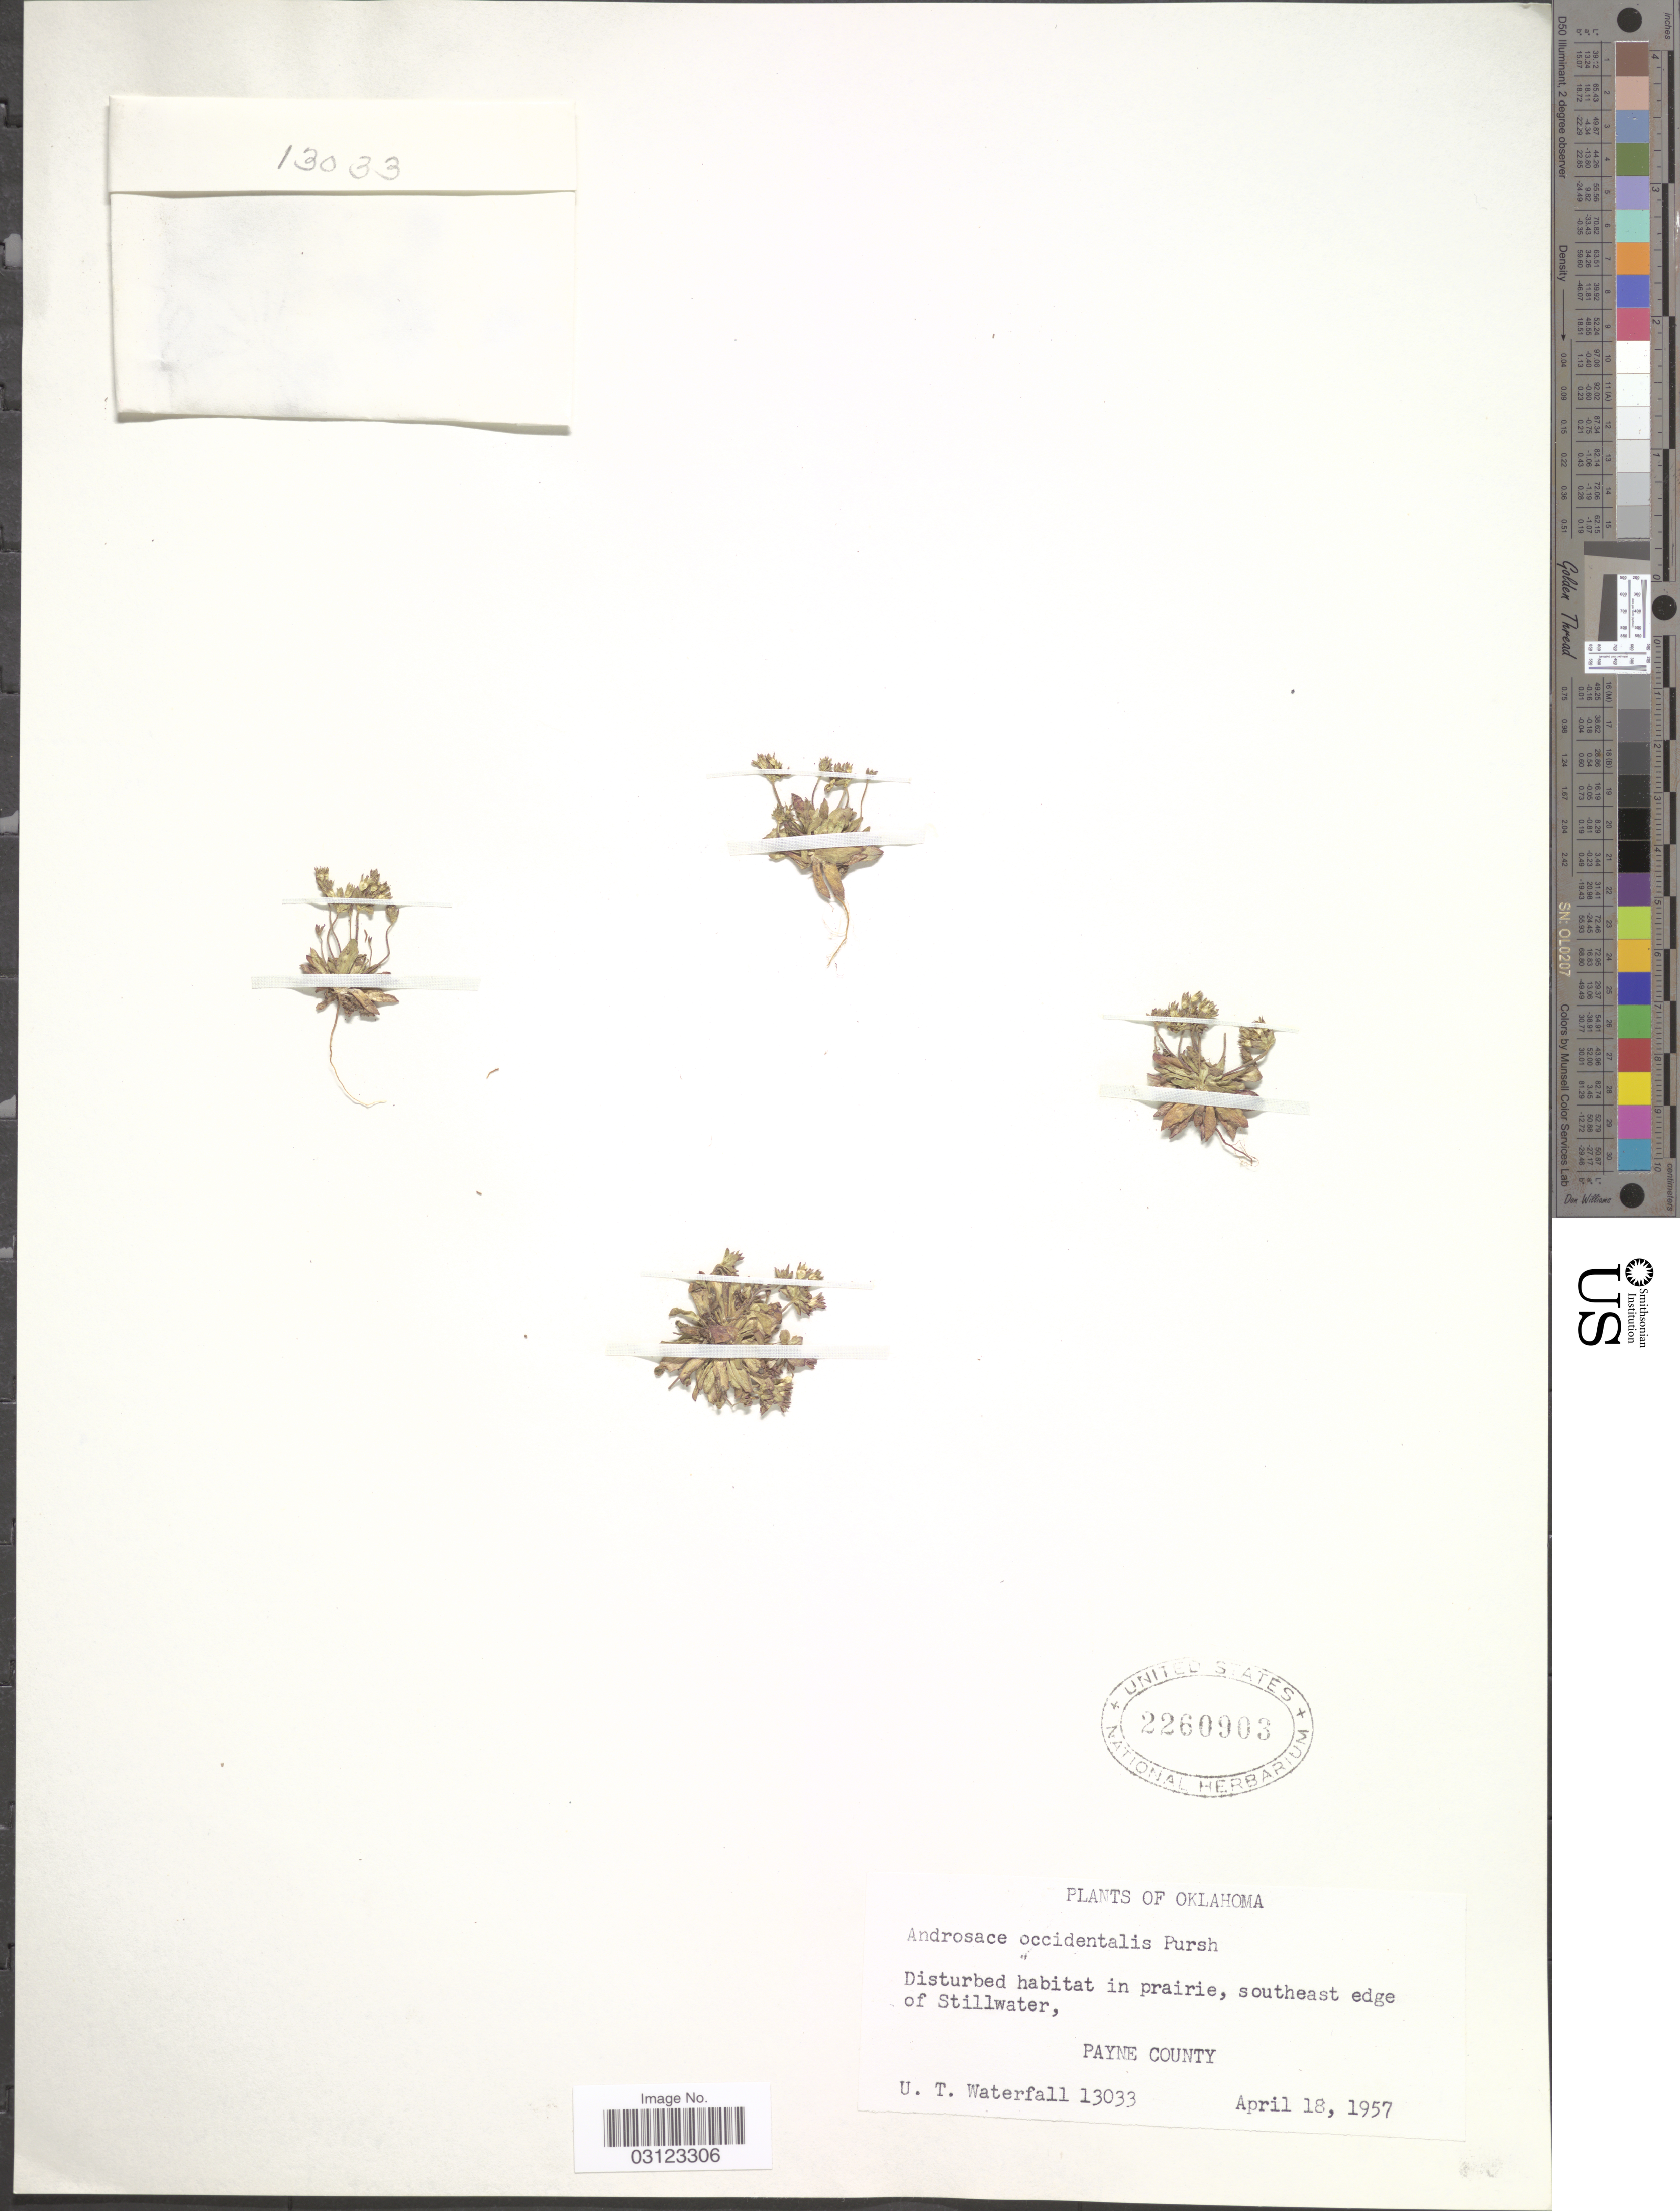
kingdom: Plantae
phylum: Tracheophyta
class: Magnoliopsida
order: Ericales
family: Primulaceae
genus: Androsace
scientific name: Androsace occidentalis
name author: (Pursh) Pursh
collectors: U. T. Waterfall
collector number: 13033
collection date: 1957-04-18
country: United States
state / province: Oklahoma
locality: Southeast edge of Stillwater, Payne County.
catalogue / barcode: US 2260903